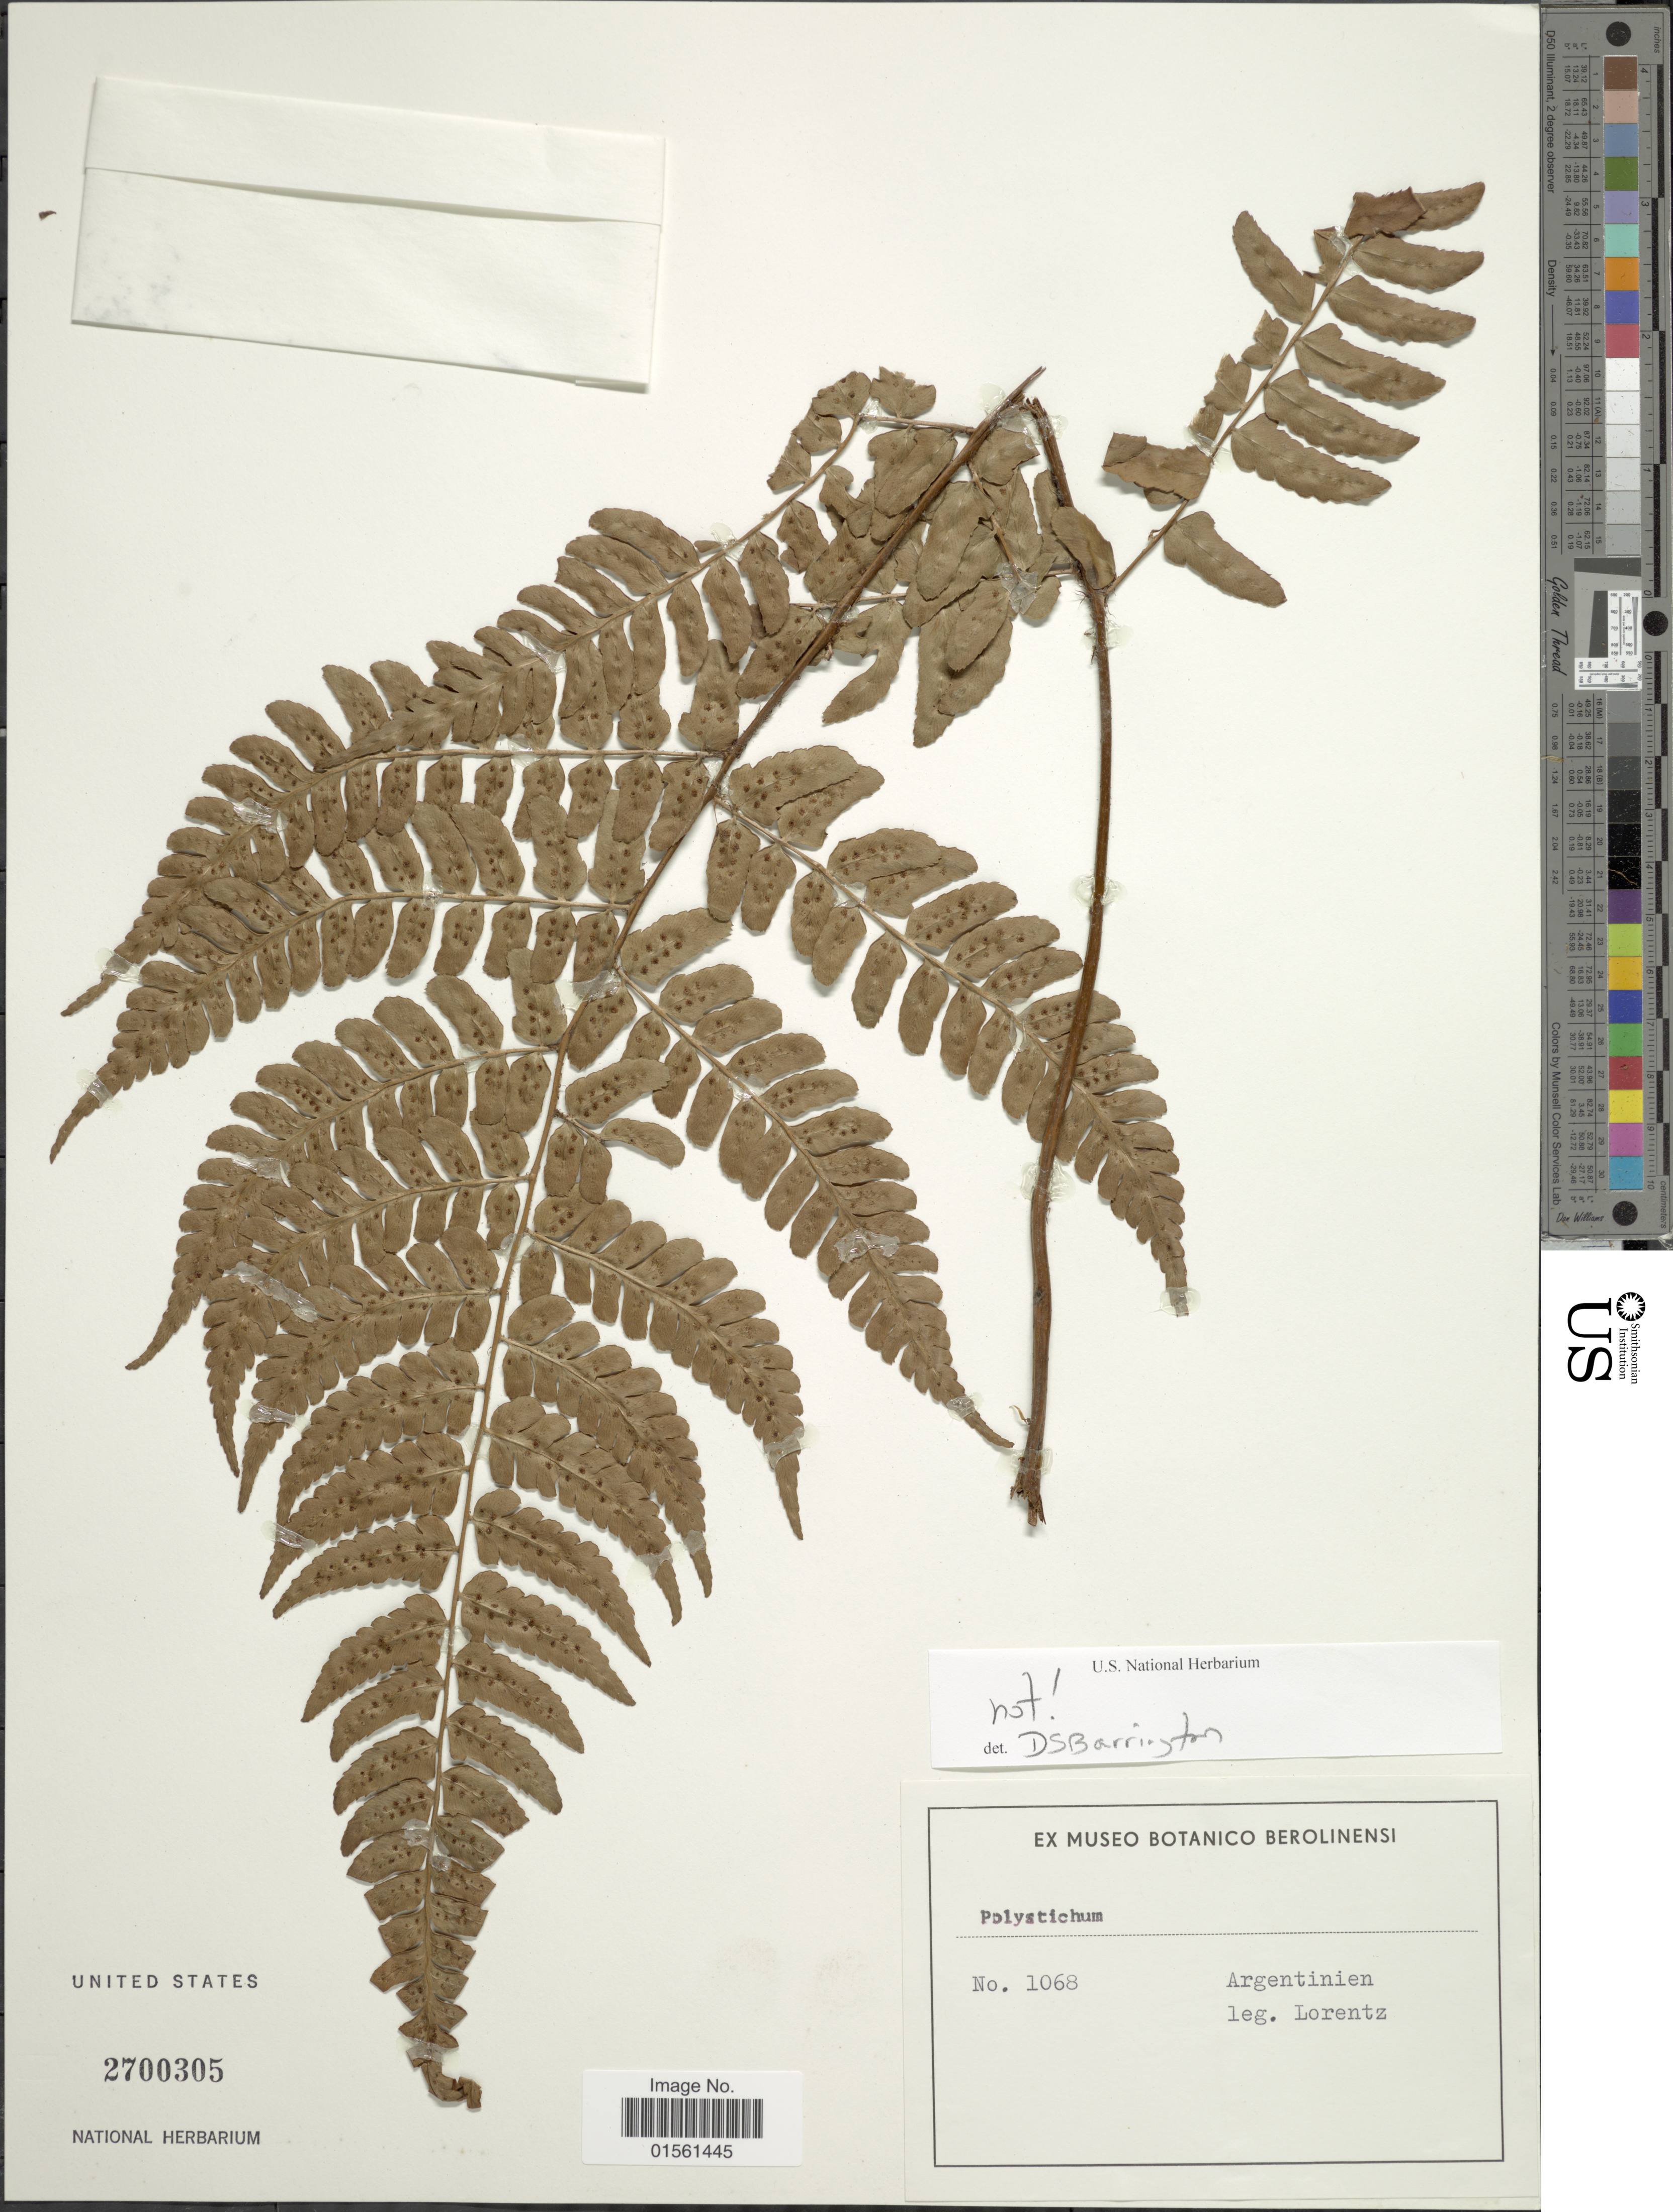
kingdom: Plantae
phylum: Tracheophyta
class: Polypodiopsida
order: Polypodiales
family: Dryopteridaceae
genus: Megalastrum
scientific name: Megalastrum sp.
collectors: -. Lorentz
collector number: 1068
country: Argentina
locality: Argentinie.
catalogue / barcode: US 2700305